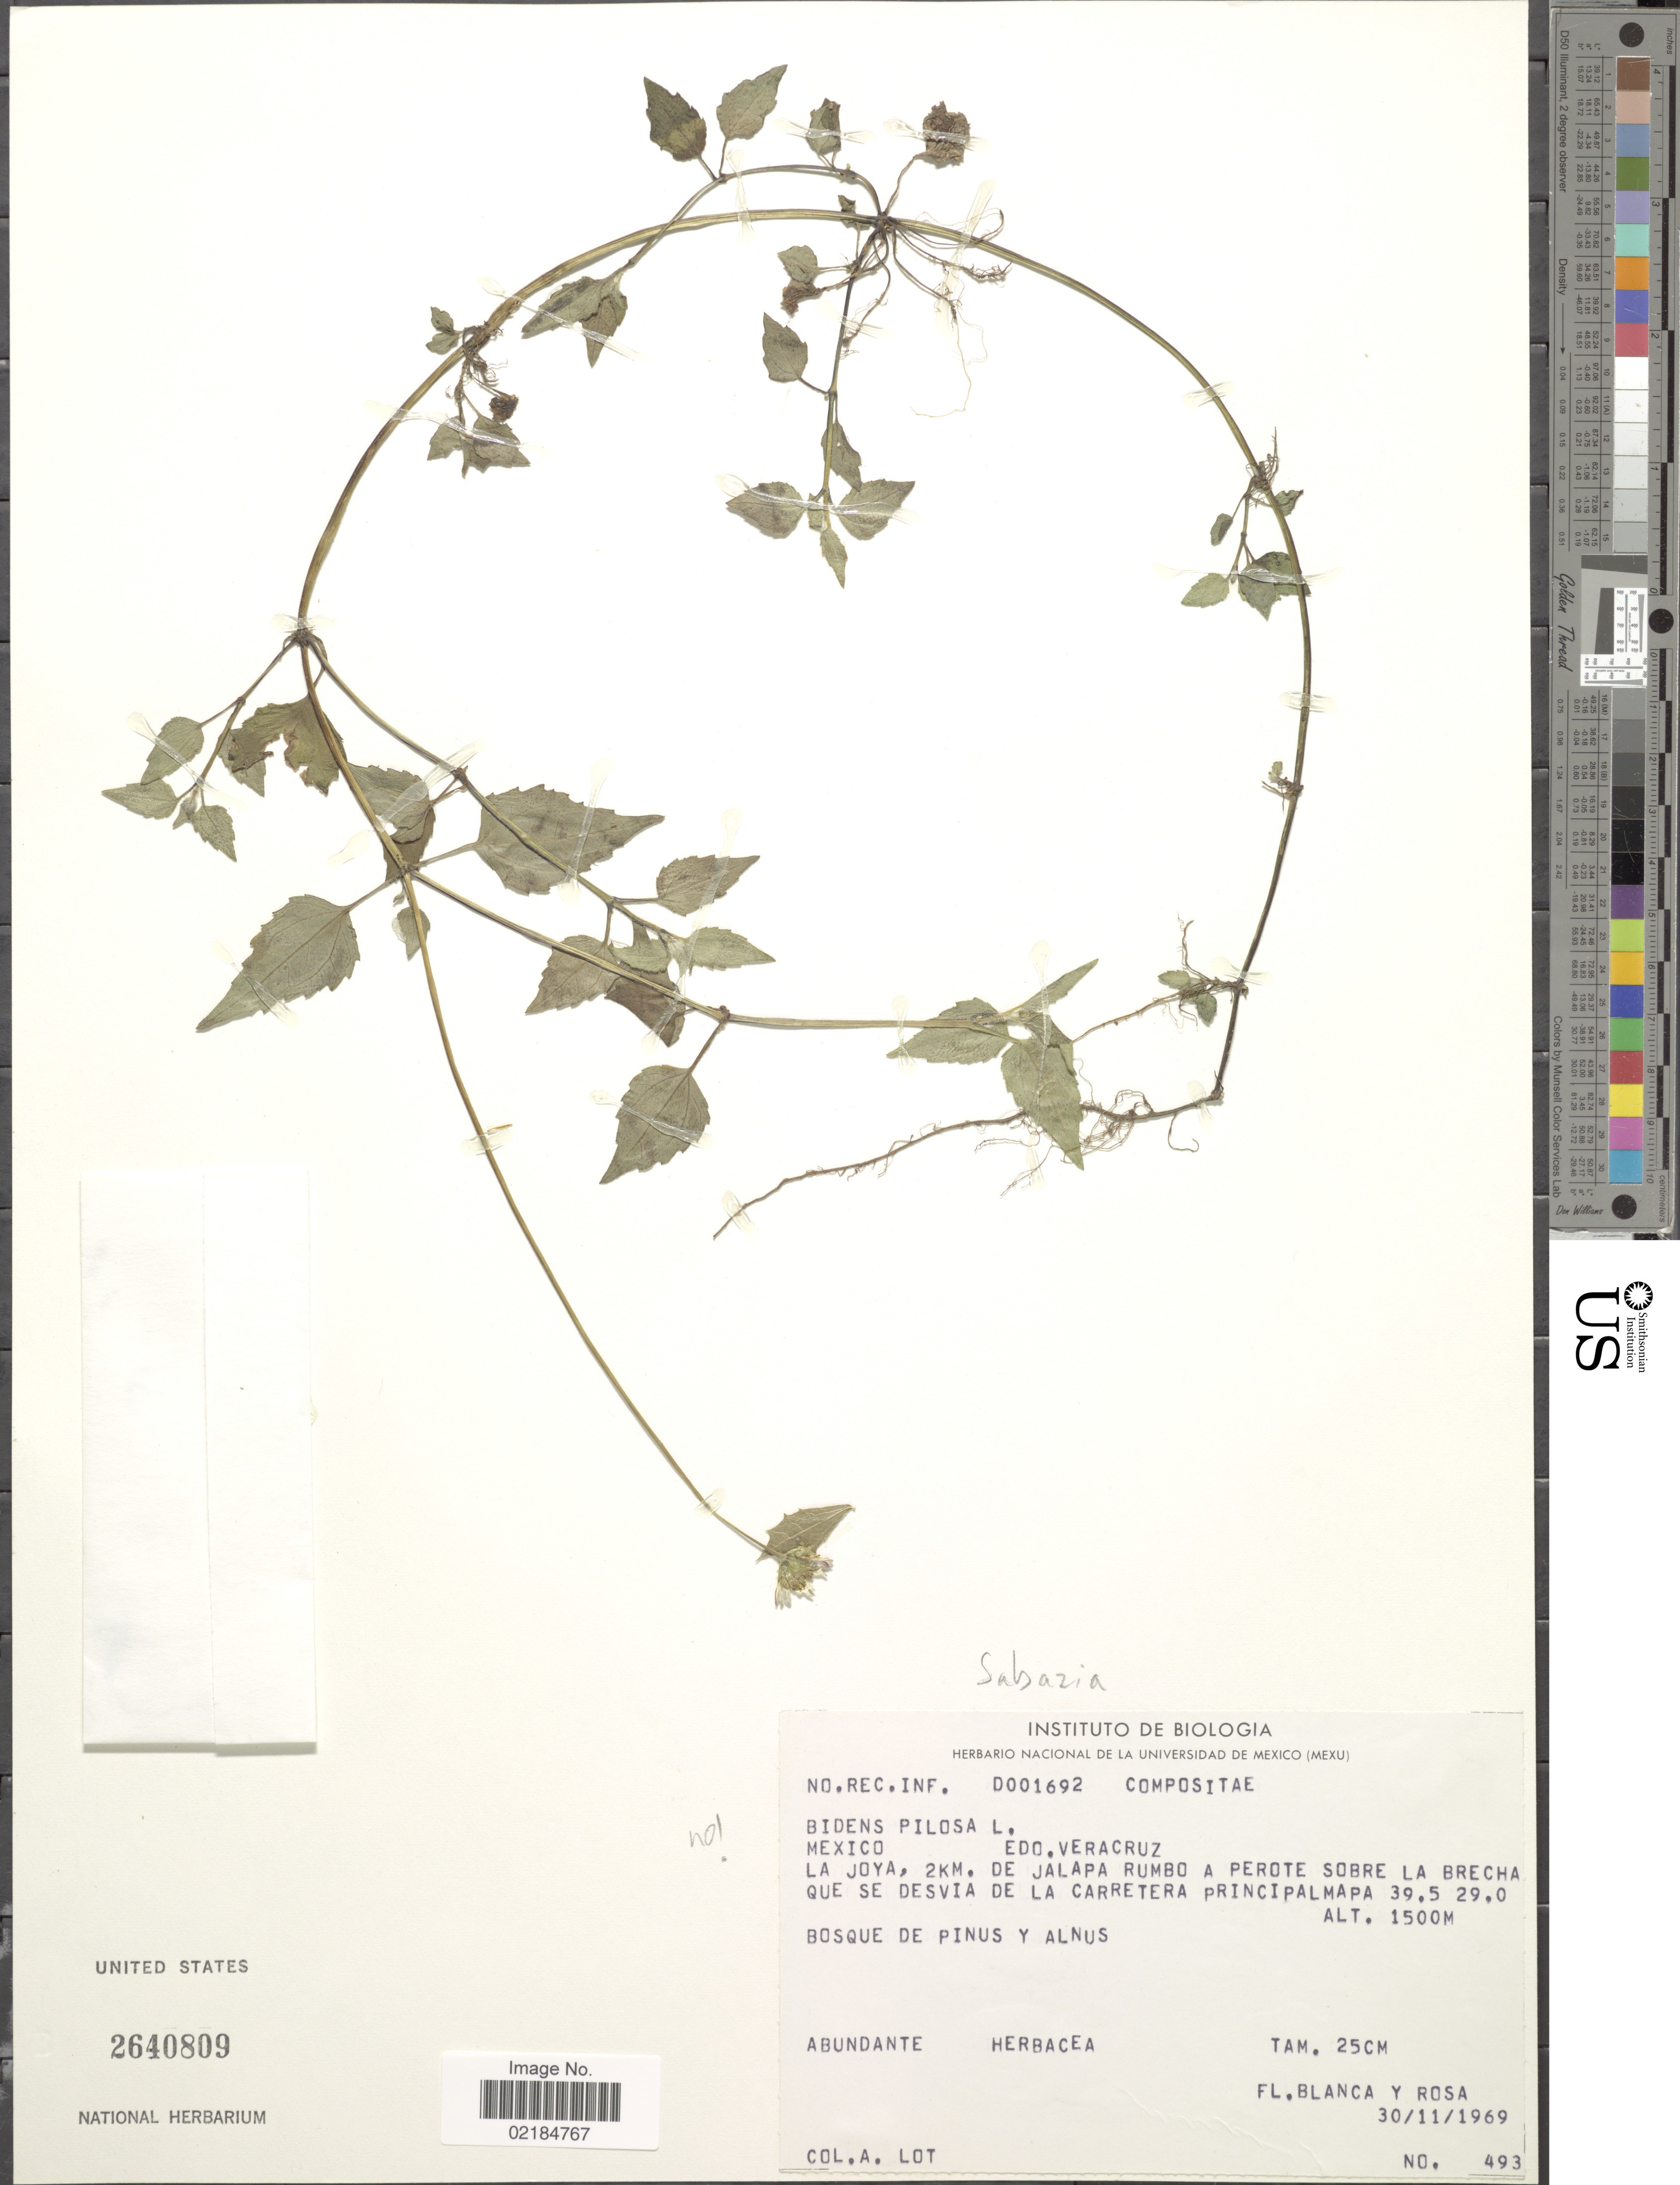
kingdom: Plantae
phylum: Tracheophyta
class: Magnoliopsida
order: Asterales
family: Asteraceae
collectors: Lot, A.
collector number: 493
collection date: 1969-11-30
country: Mexico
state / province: Veracruz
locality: La Joya, 2 km. de Jalapa Rumbo a Perote Sobre La Brecha Que Se Desvia De La Carretera Principalmapa, 39.5 29.0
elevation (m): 1500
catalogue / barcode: US 2640809